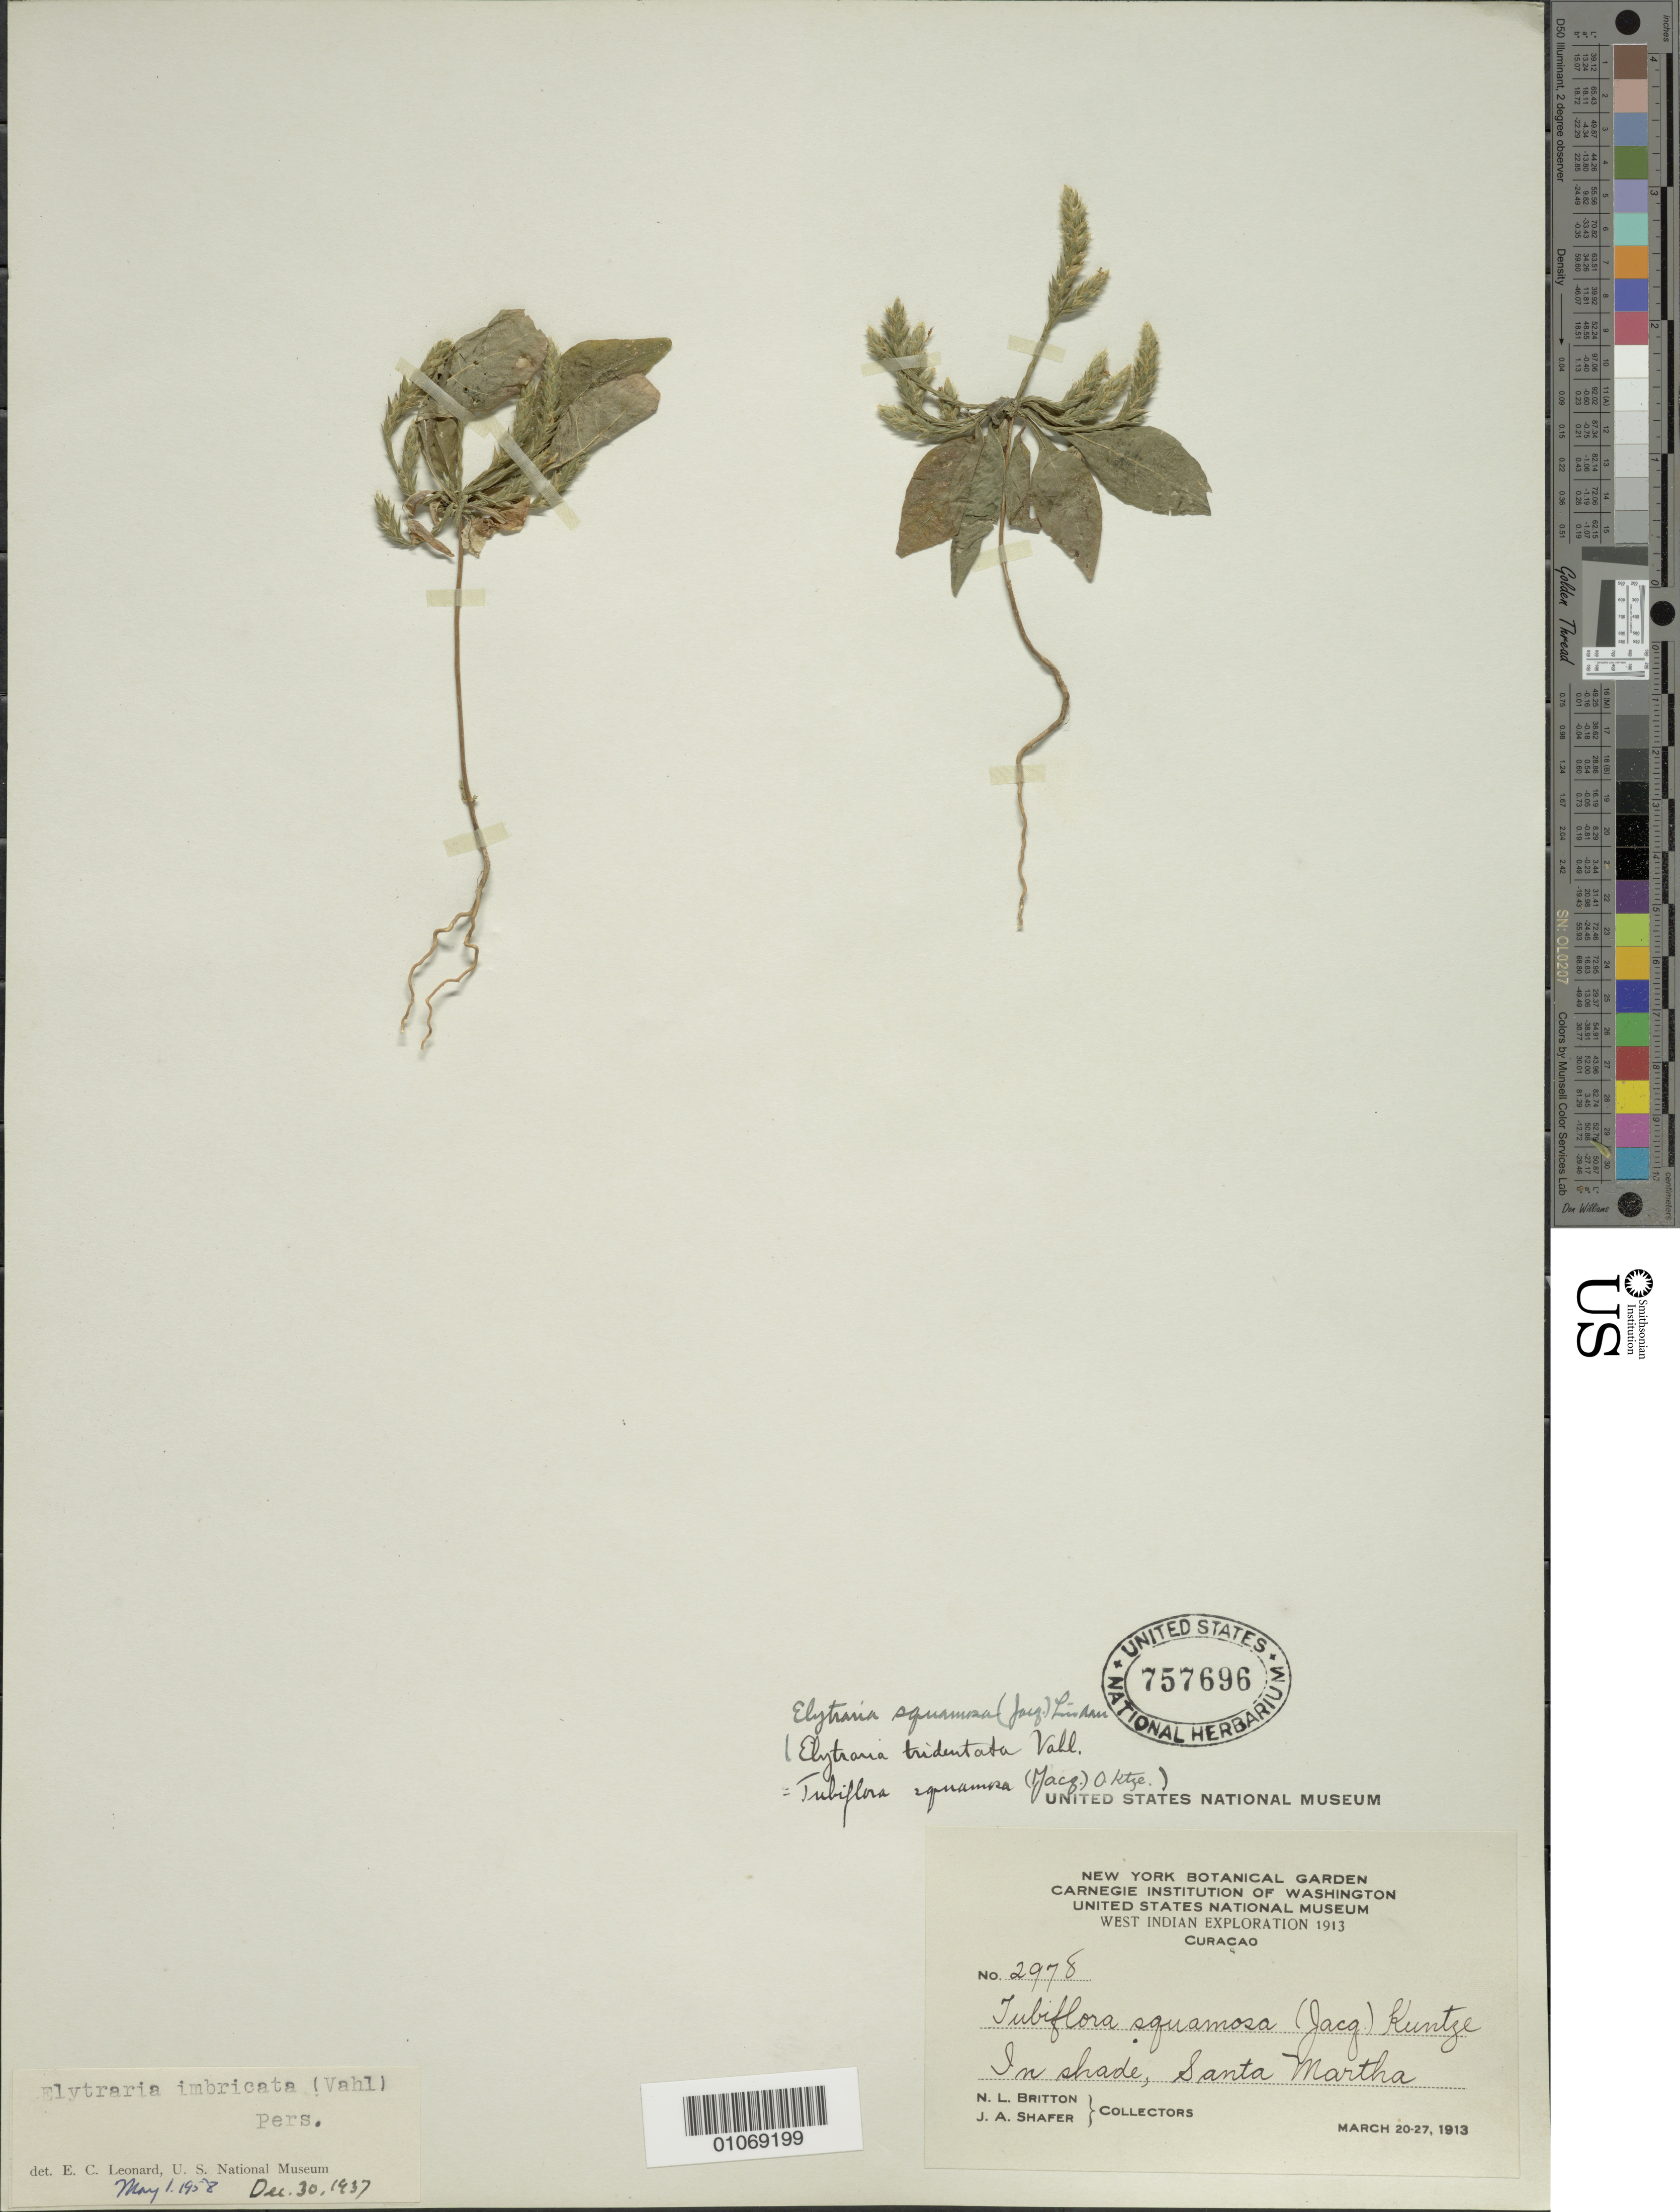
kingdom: Plantae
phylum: Tracheophyta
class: Magnoliopsida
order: Lamiales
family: Acanthaceae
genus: Elytraria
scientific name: Elytraria imbricata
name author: (Vahl) Pers.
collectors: N. Britton & J. A. Shafer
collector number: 2978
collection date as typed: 20 Mar 1913 to 27 Mar 1913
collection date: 1913-03-20/1913-03-27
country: Curaçao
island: Curaçao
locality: Santa Martha, in shade.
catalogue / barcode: US 757696